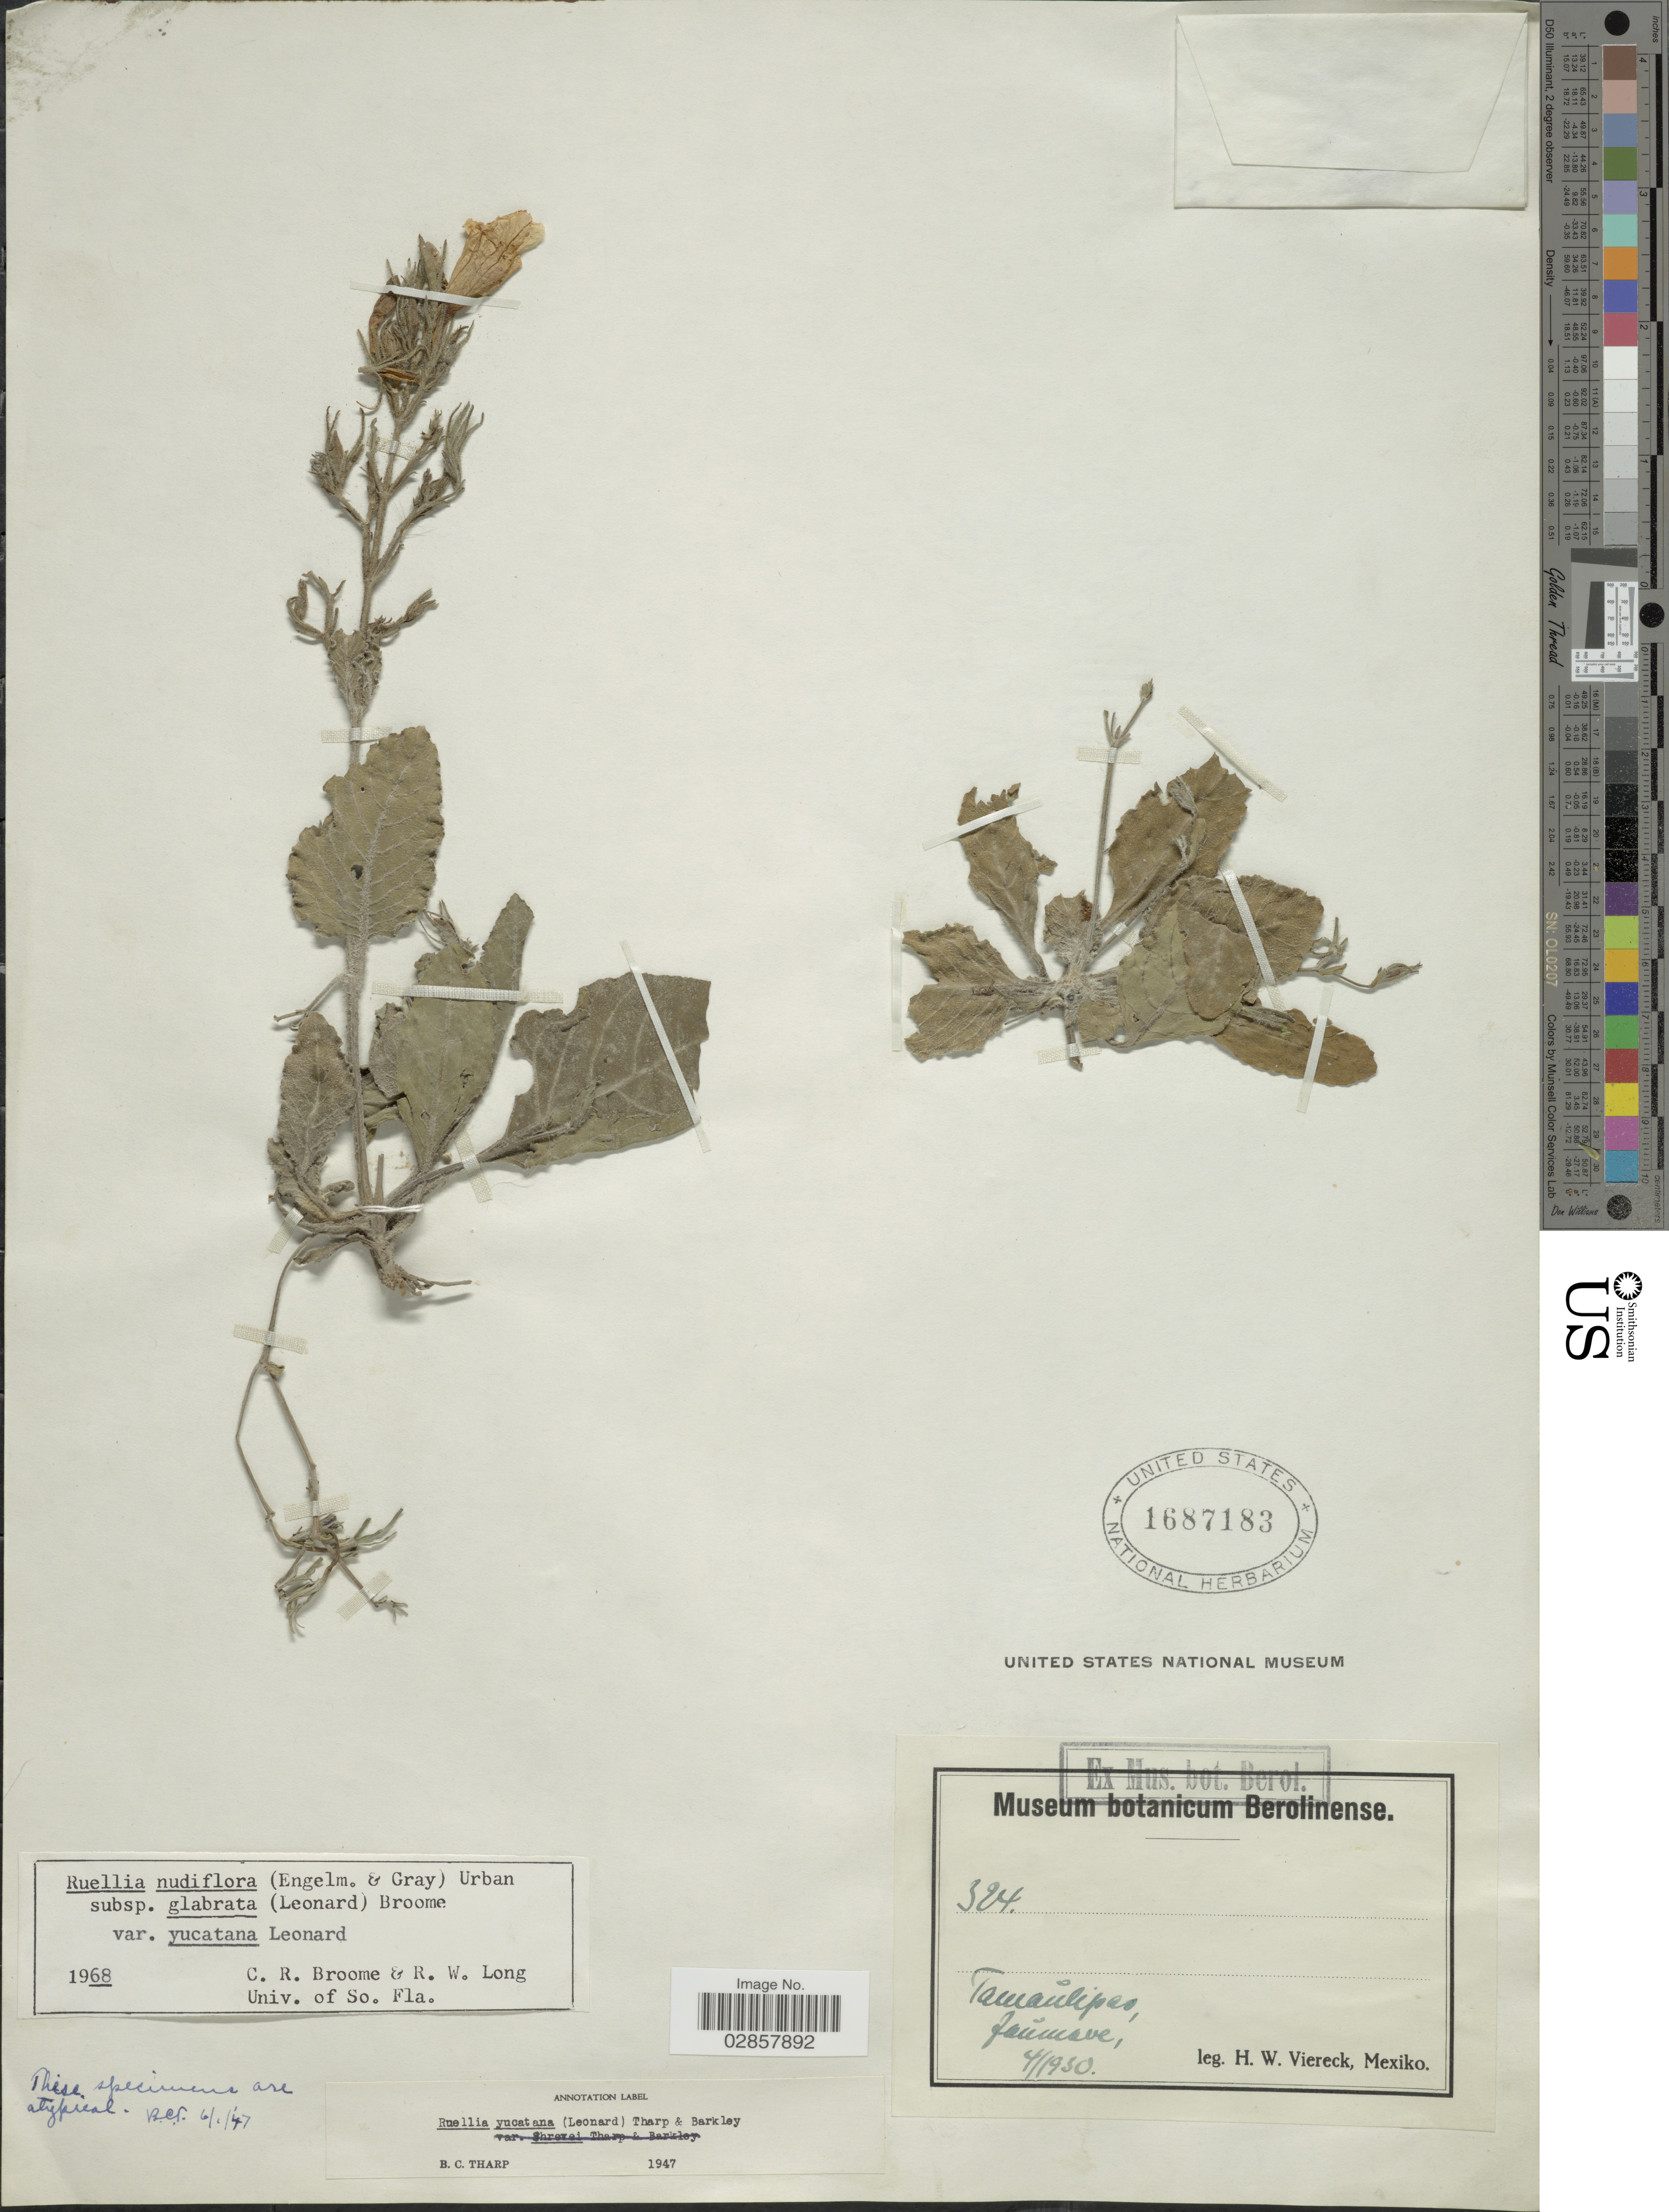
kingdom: Plantae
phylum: Tracheophyta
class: Magnoliopsida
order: Lamiales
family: Acanthaceae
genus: Ruellia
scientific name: Ruellia occidentalis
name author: (A. Gray) Tharp & F.A. Barkley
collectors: H. W. Viereck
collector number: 324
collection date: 1930-04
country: Mexico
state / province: Tamaulipas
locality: Jaumave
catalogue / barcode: US 1687183